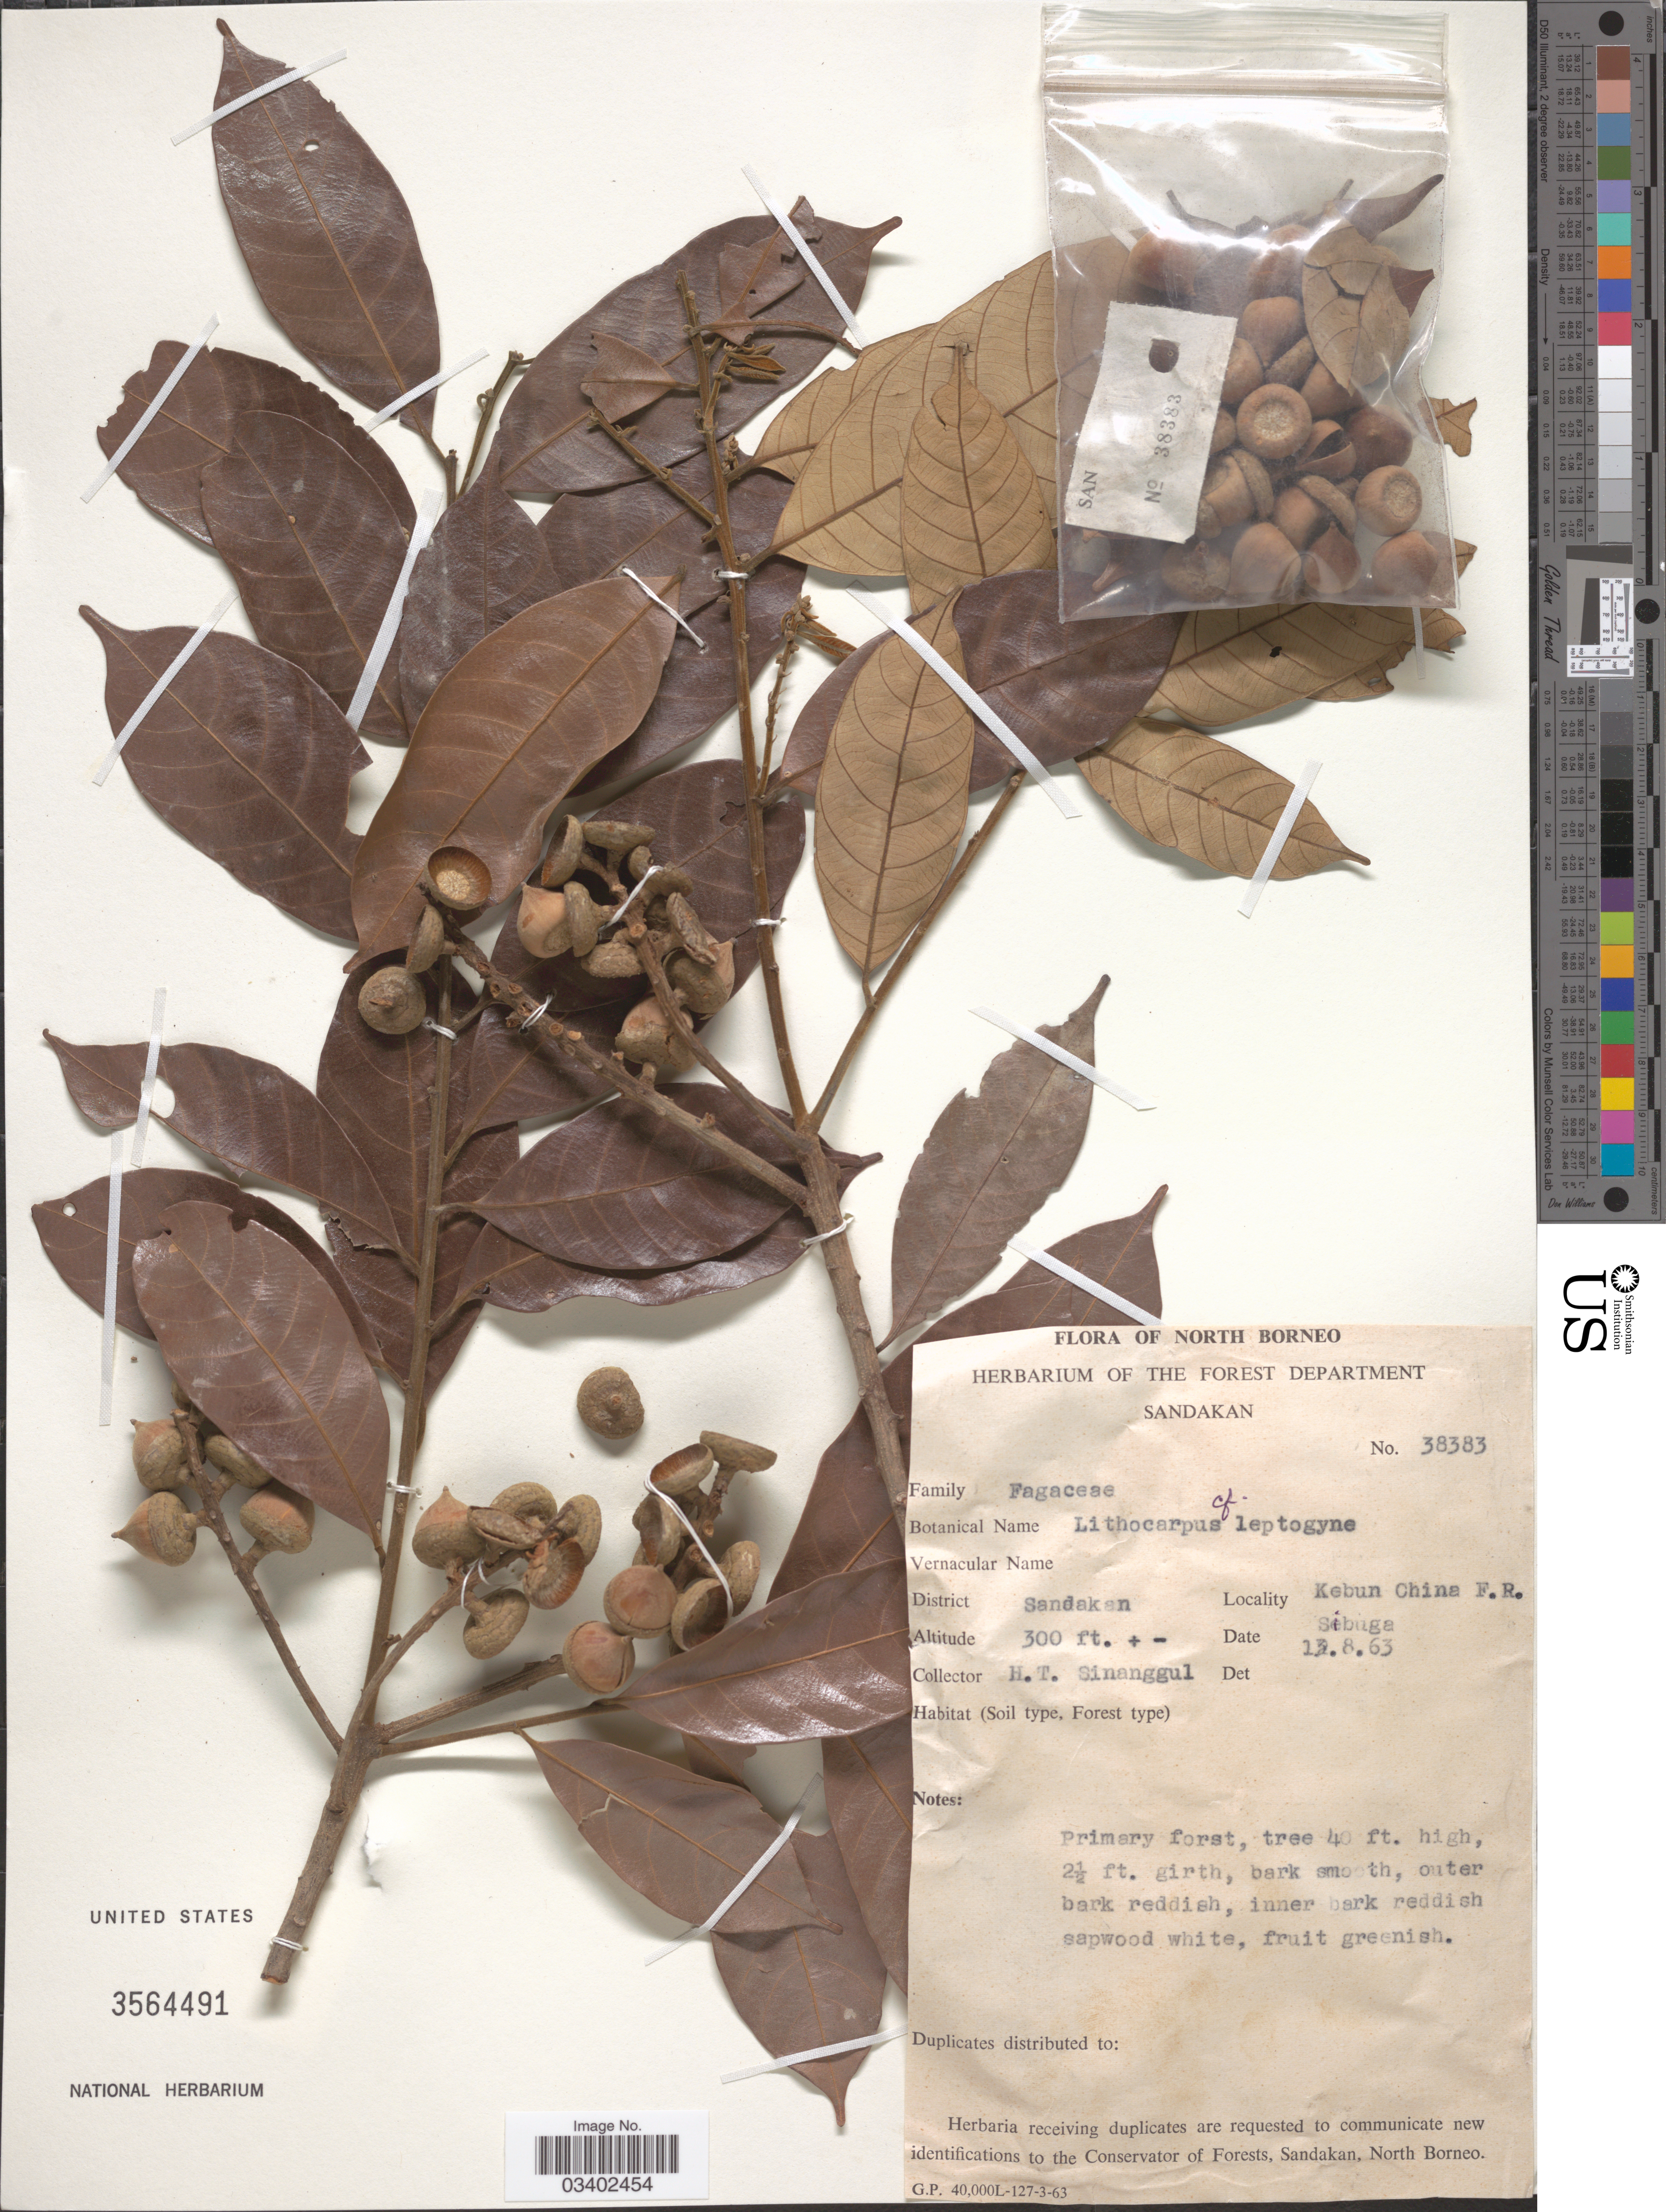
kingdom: Plantae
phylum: Tracheophyta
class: Magnoliopsida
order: Fagales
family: Fagaceae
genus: Lithocarpus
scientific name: Lithocarpus leptogyne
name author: (Korth.) Soepadmo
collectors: H. Sinanggul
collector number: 38383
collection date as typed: Transcribed d/m/y: 13/8/63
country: Malaysia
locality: North Borneo. District Sandakan. Kebon China F.R. Sibuga.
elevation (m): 91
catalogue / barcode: US 3564491